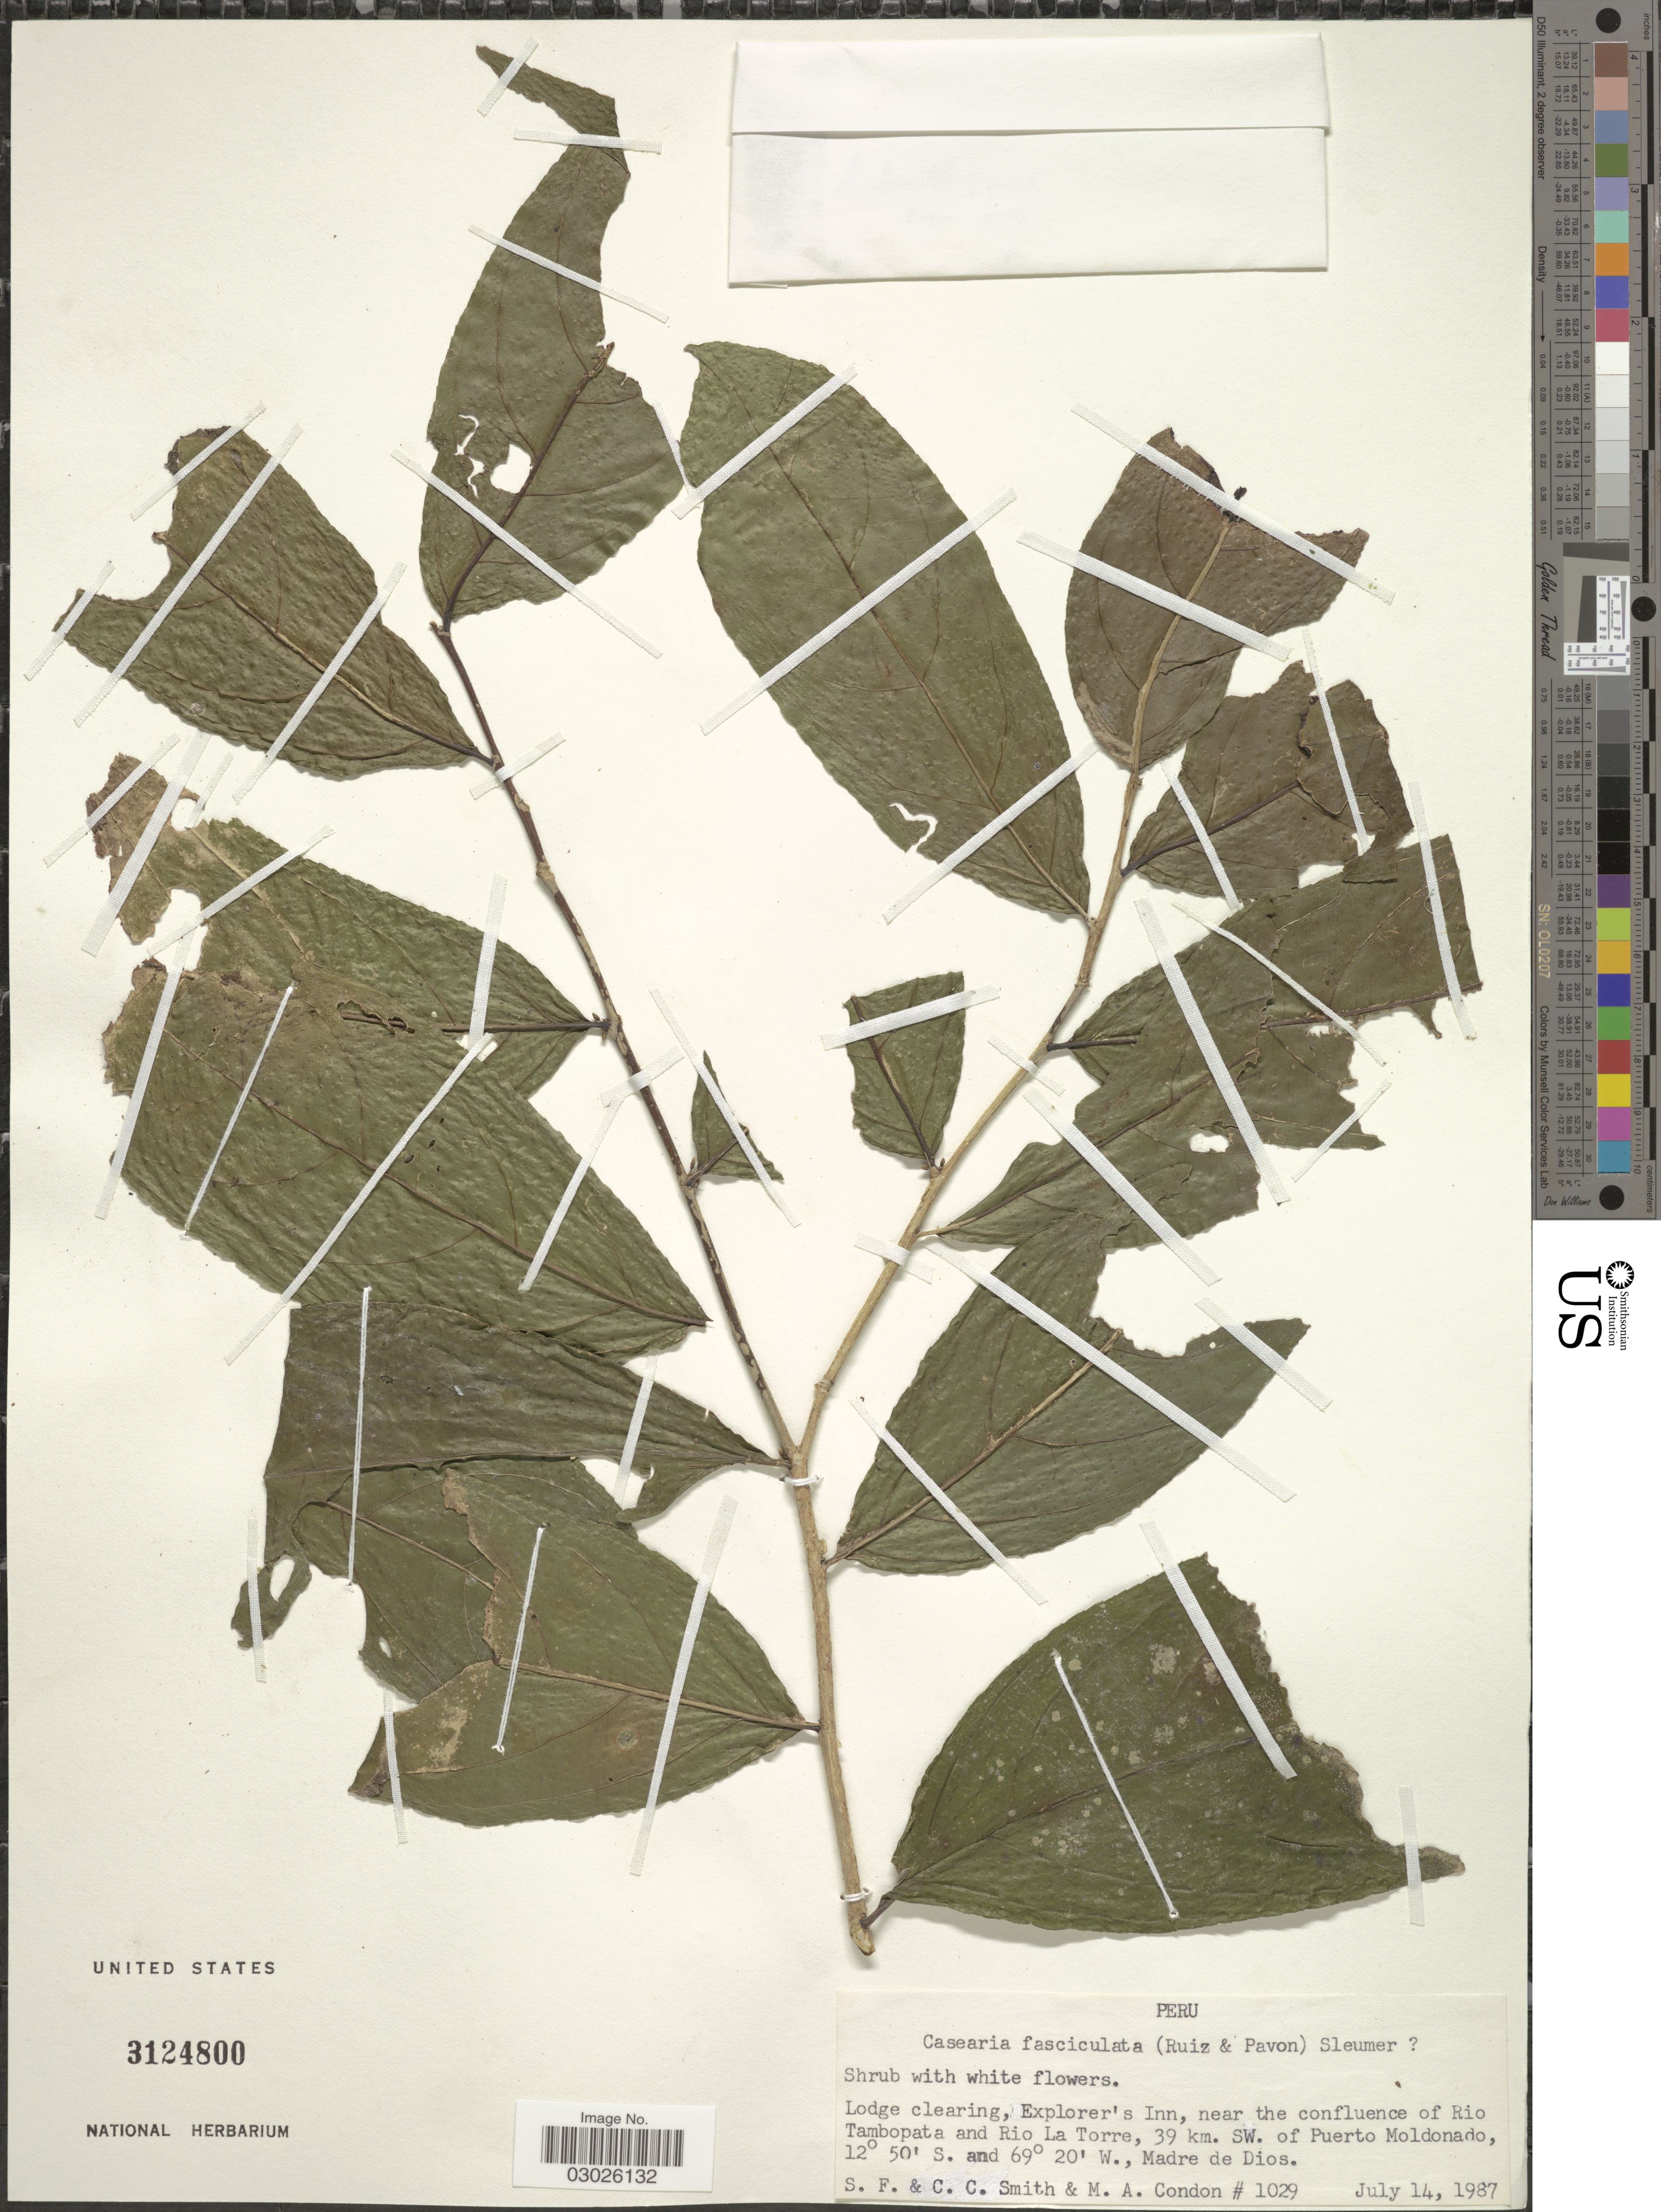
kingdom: Plantae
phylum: Tracheophyta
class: Magnoliopsida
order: Malpighiales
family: Salicaceae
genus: Casearia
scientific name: Casearia fasciculata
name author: (Ruiz & Pav.) Sleumer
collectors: S.F. Smith, C. C. Smith & M. Condon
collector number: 1029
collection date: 1987-07-14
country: Peru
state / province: Madre de Dios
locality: Lodge clearing, Explorer's Inn, near the confluence of Rio Tambopata and Rio La Torre, 39 km. SW. of Puerto Moldonado.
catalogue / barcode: US 3124800